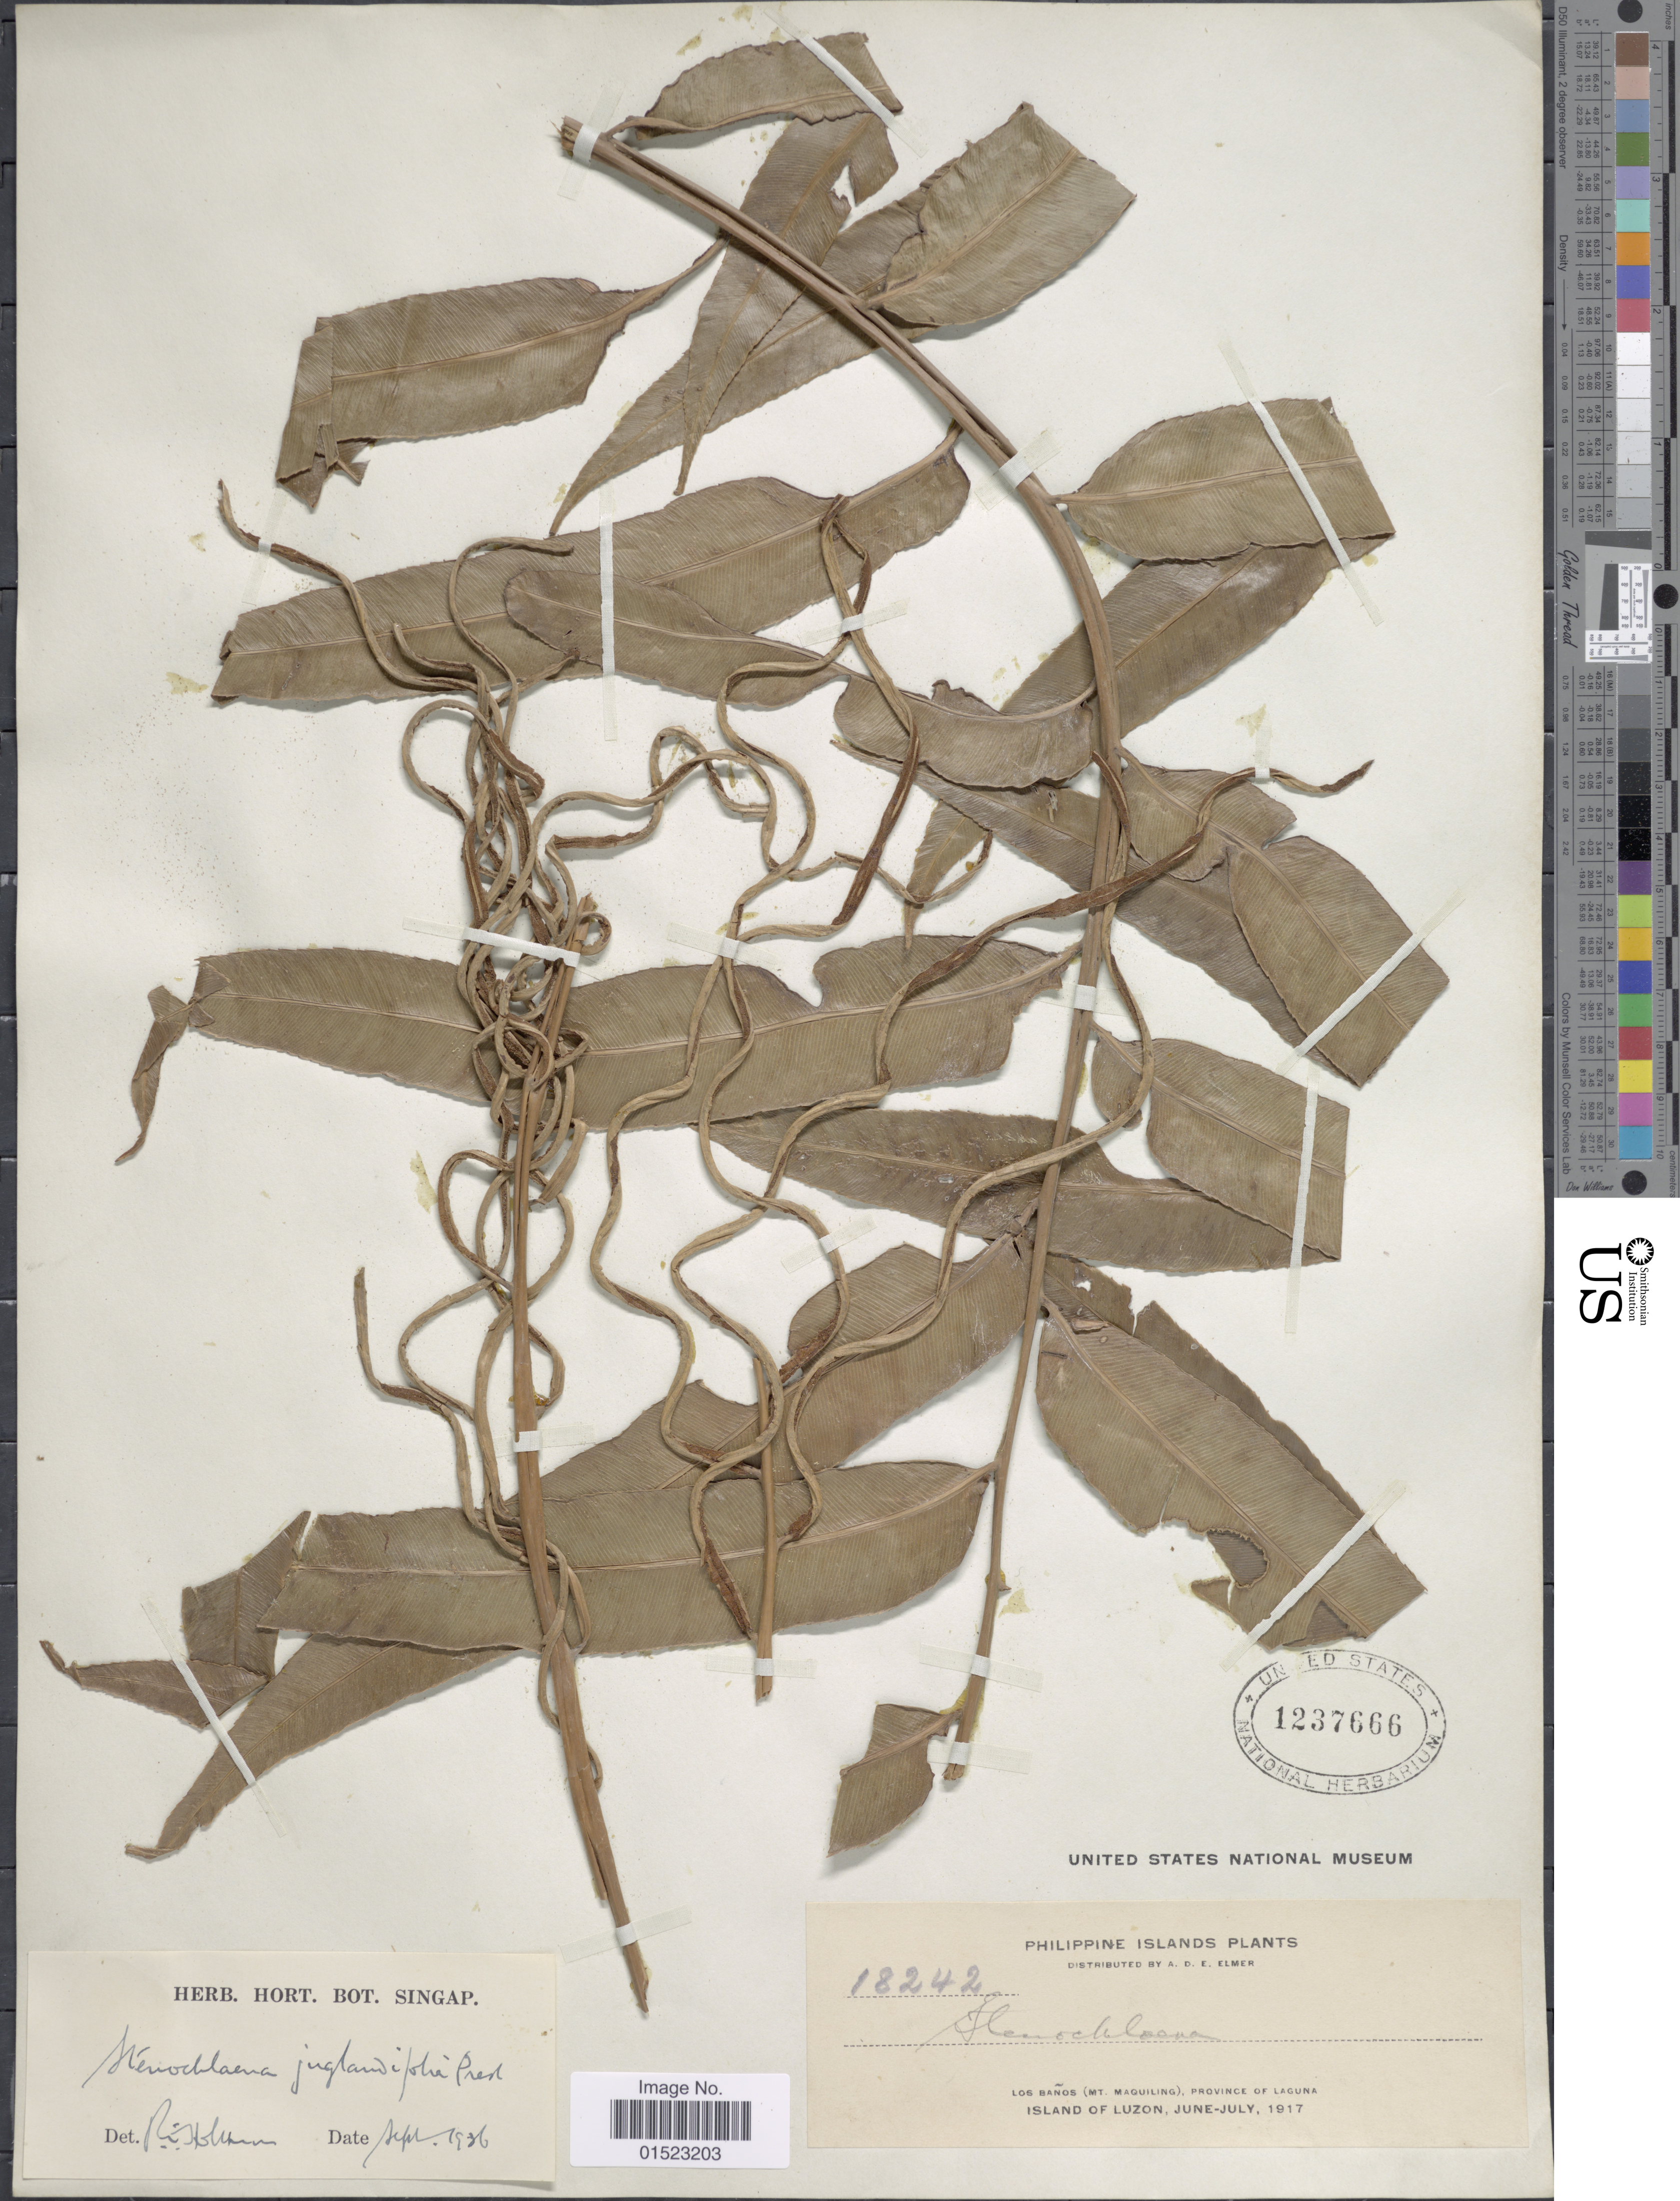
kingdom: Plantae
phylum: Tracheophyta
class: Polypodiopsida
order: Polypodiales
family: Blechnaceae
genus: Stenochlaena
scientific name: Stenochlaena milnei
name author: Underw.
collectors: A. D. E. Elmer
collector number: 18242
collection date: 1917-06/1917-07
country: Philippines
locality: Los Baños (Mt. Maquiling), Province of Laguna, Island of Luzon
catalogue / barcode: US 1237666